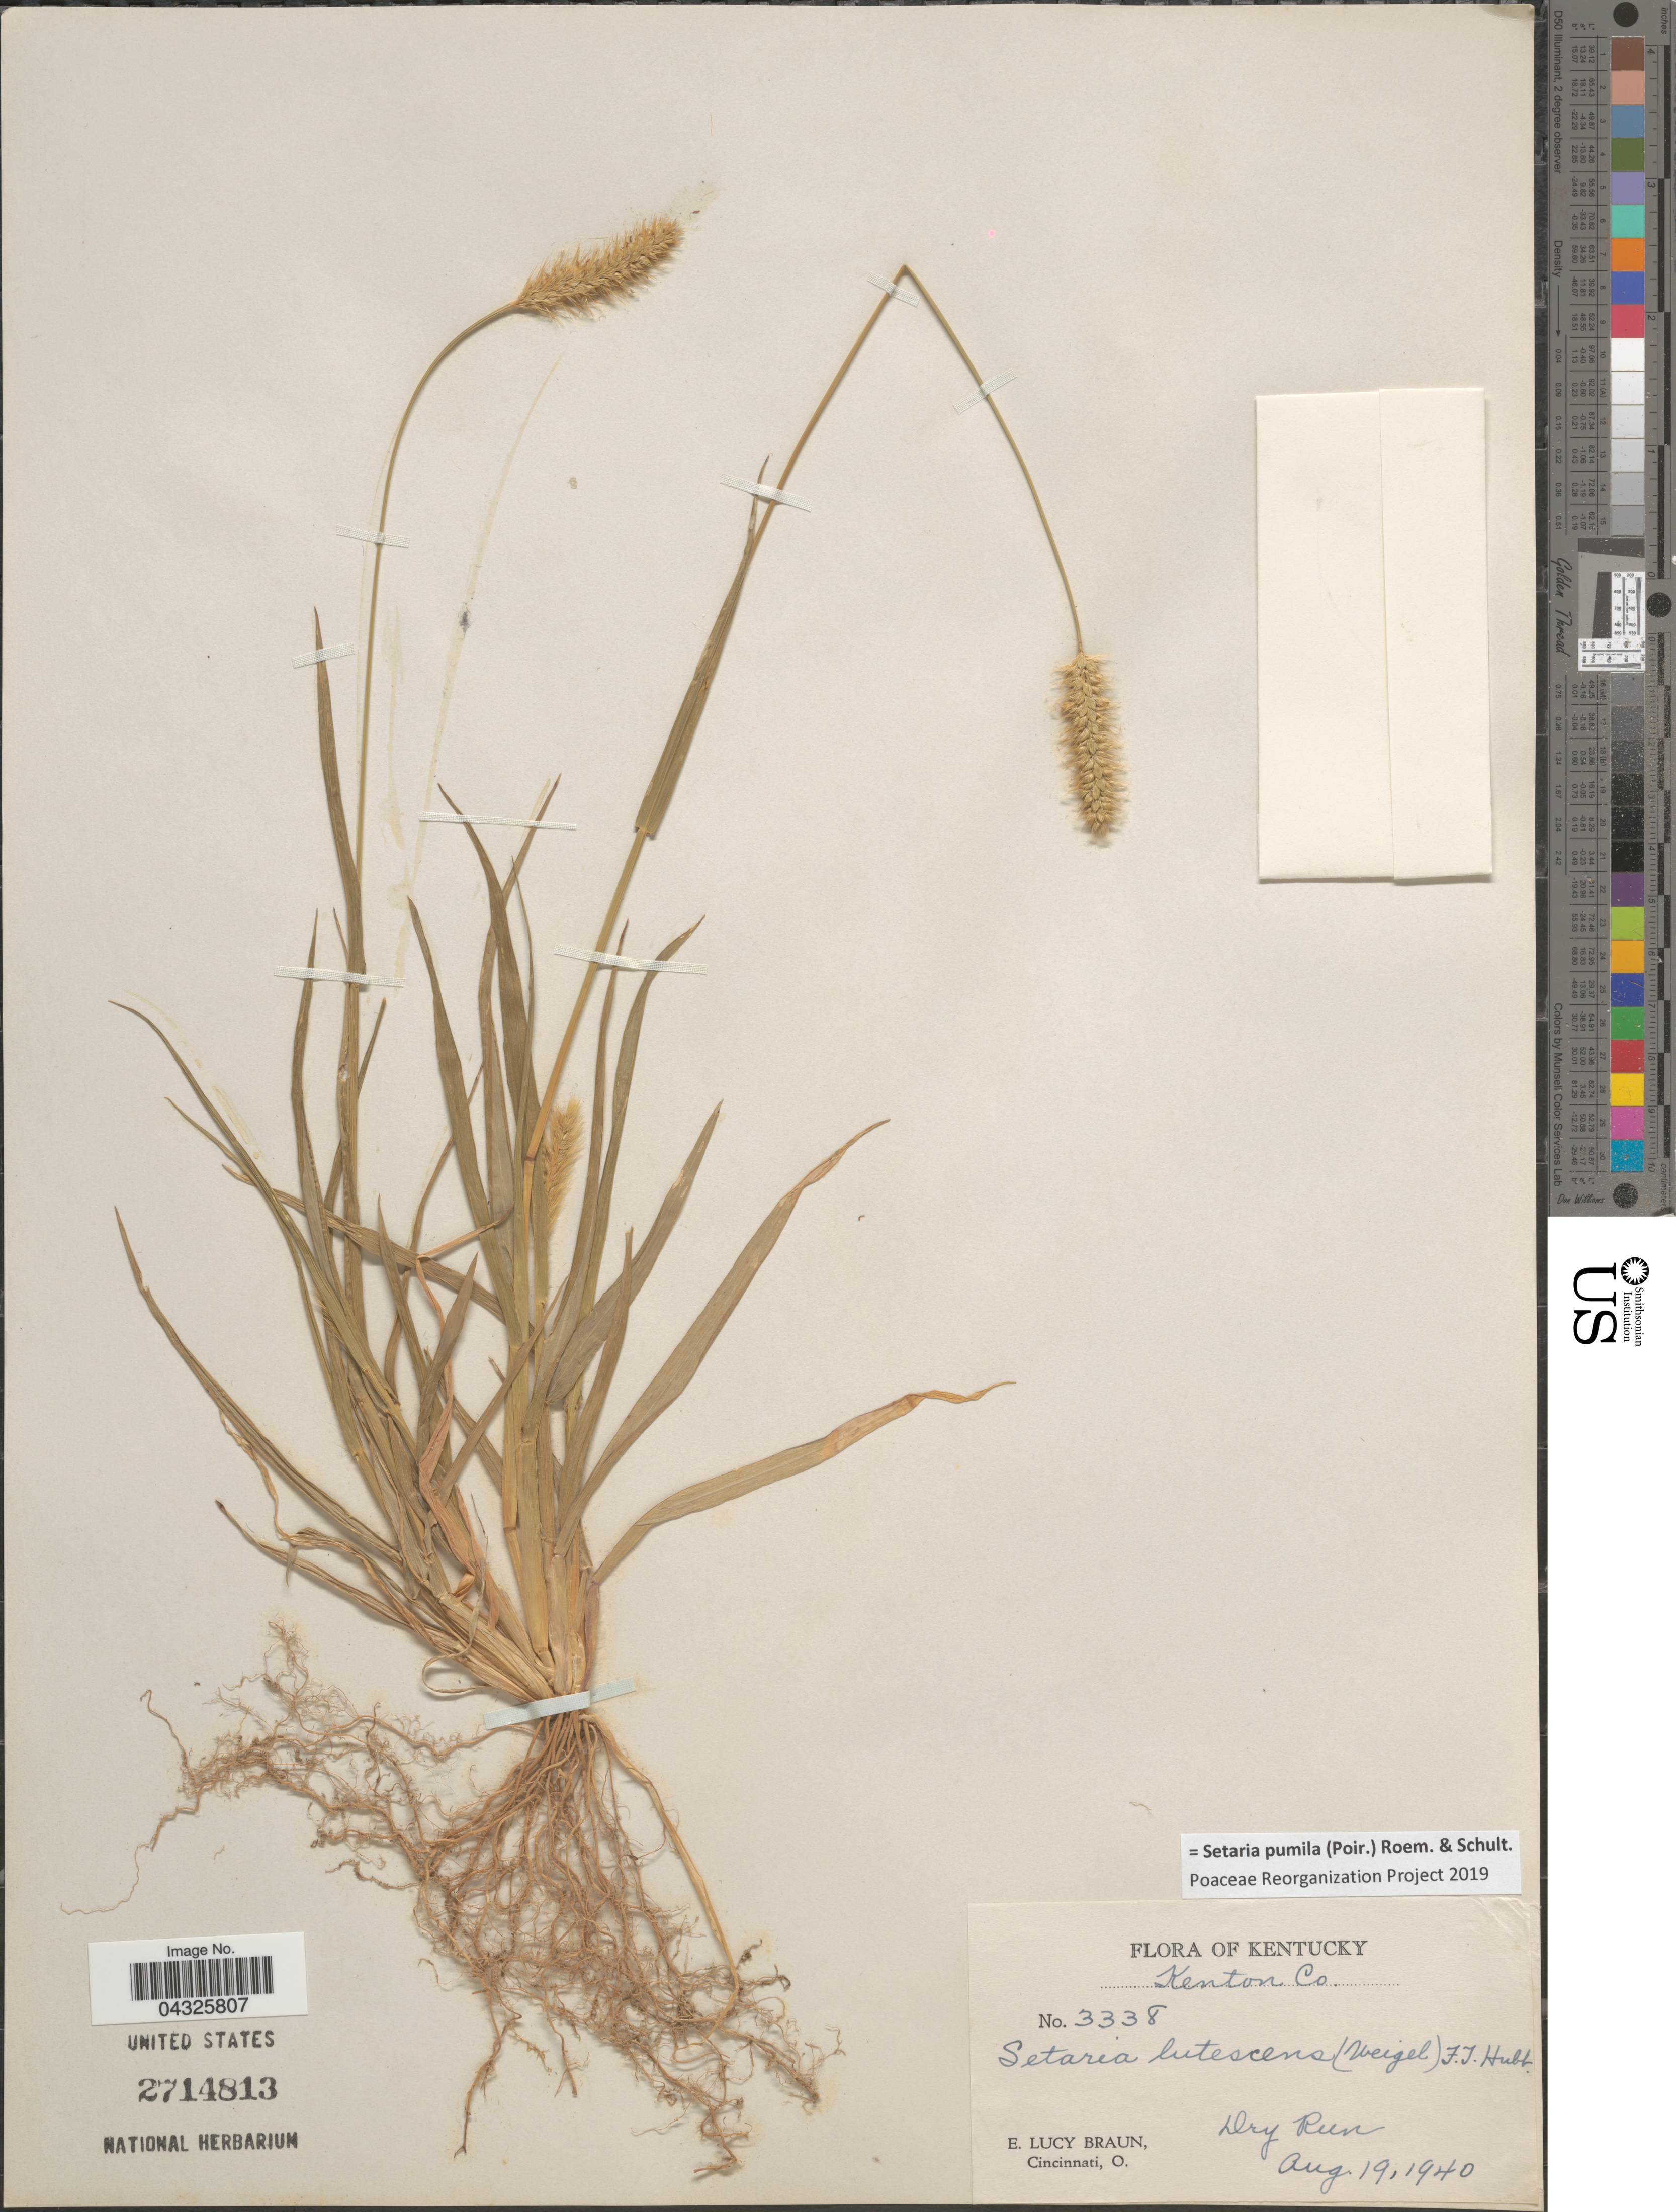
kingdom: Plantae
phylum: Tracheophyta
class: Liliopsida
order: Poales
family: Poaceae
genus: Setaria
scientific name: Setaria pumila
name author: (Poir.) Roem. & Schult.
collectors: E. L. Braun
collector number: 3338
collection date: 1940-08-19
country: United States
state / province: Kentucky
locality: Kenton Co. Dry Run.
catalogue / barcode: US 2714813